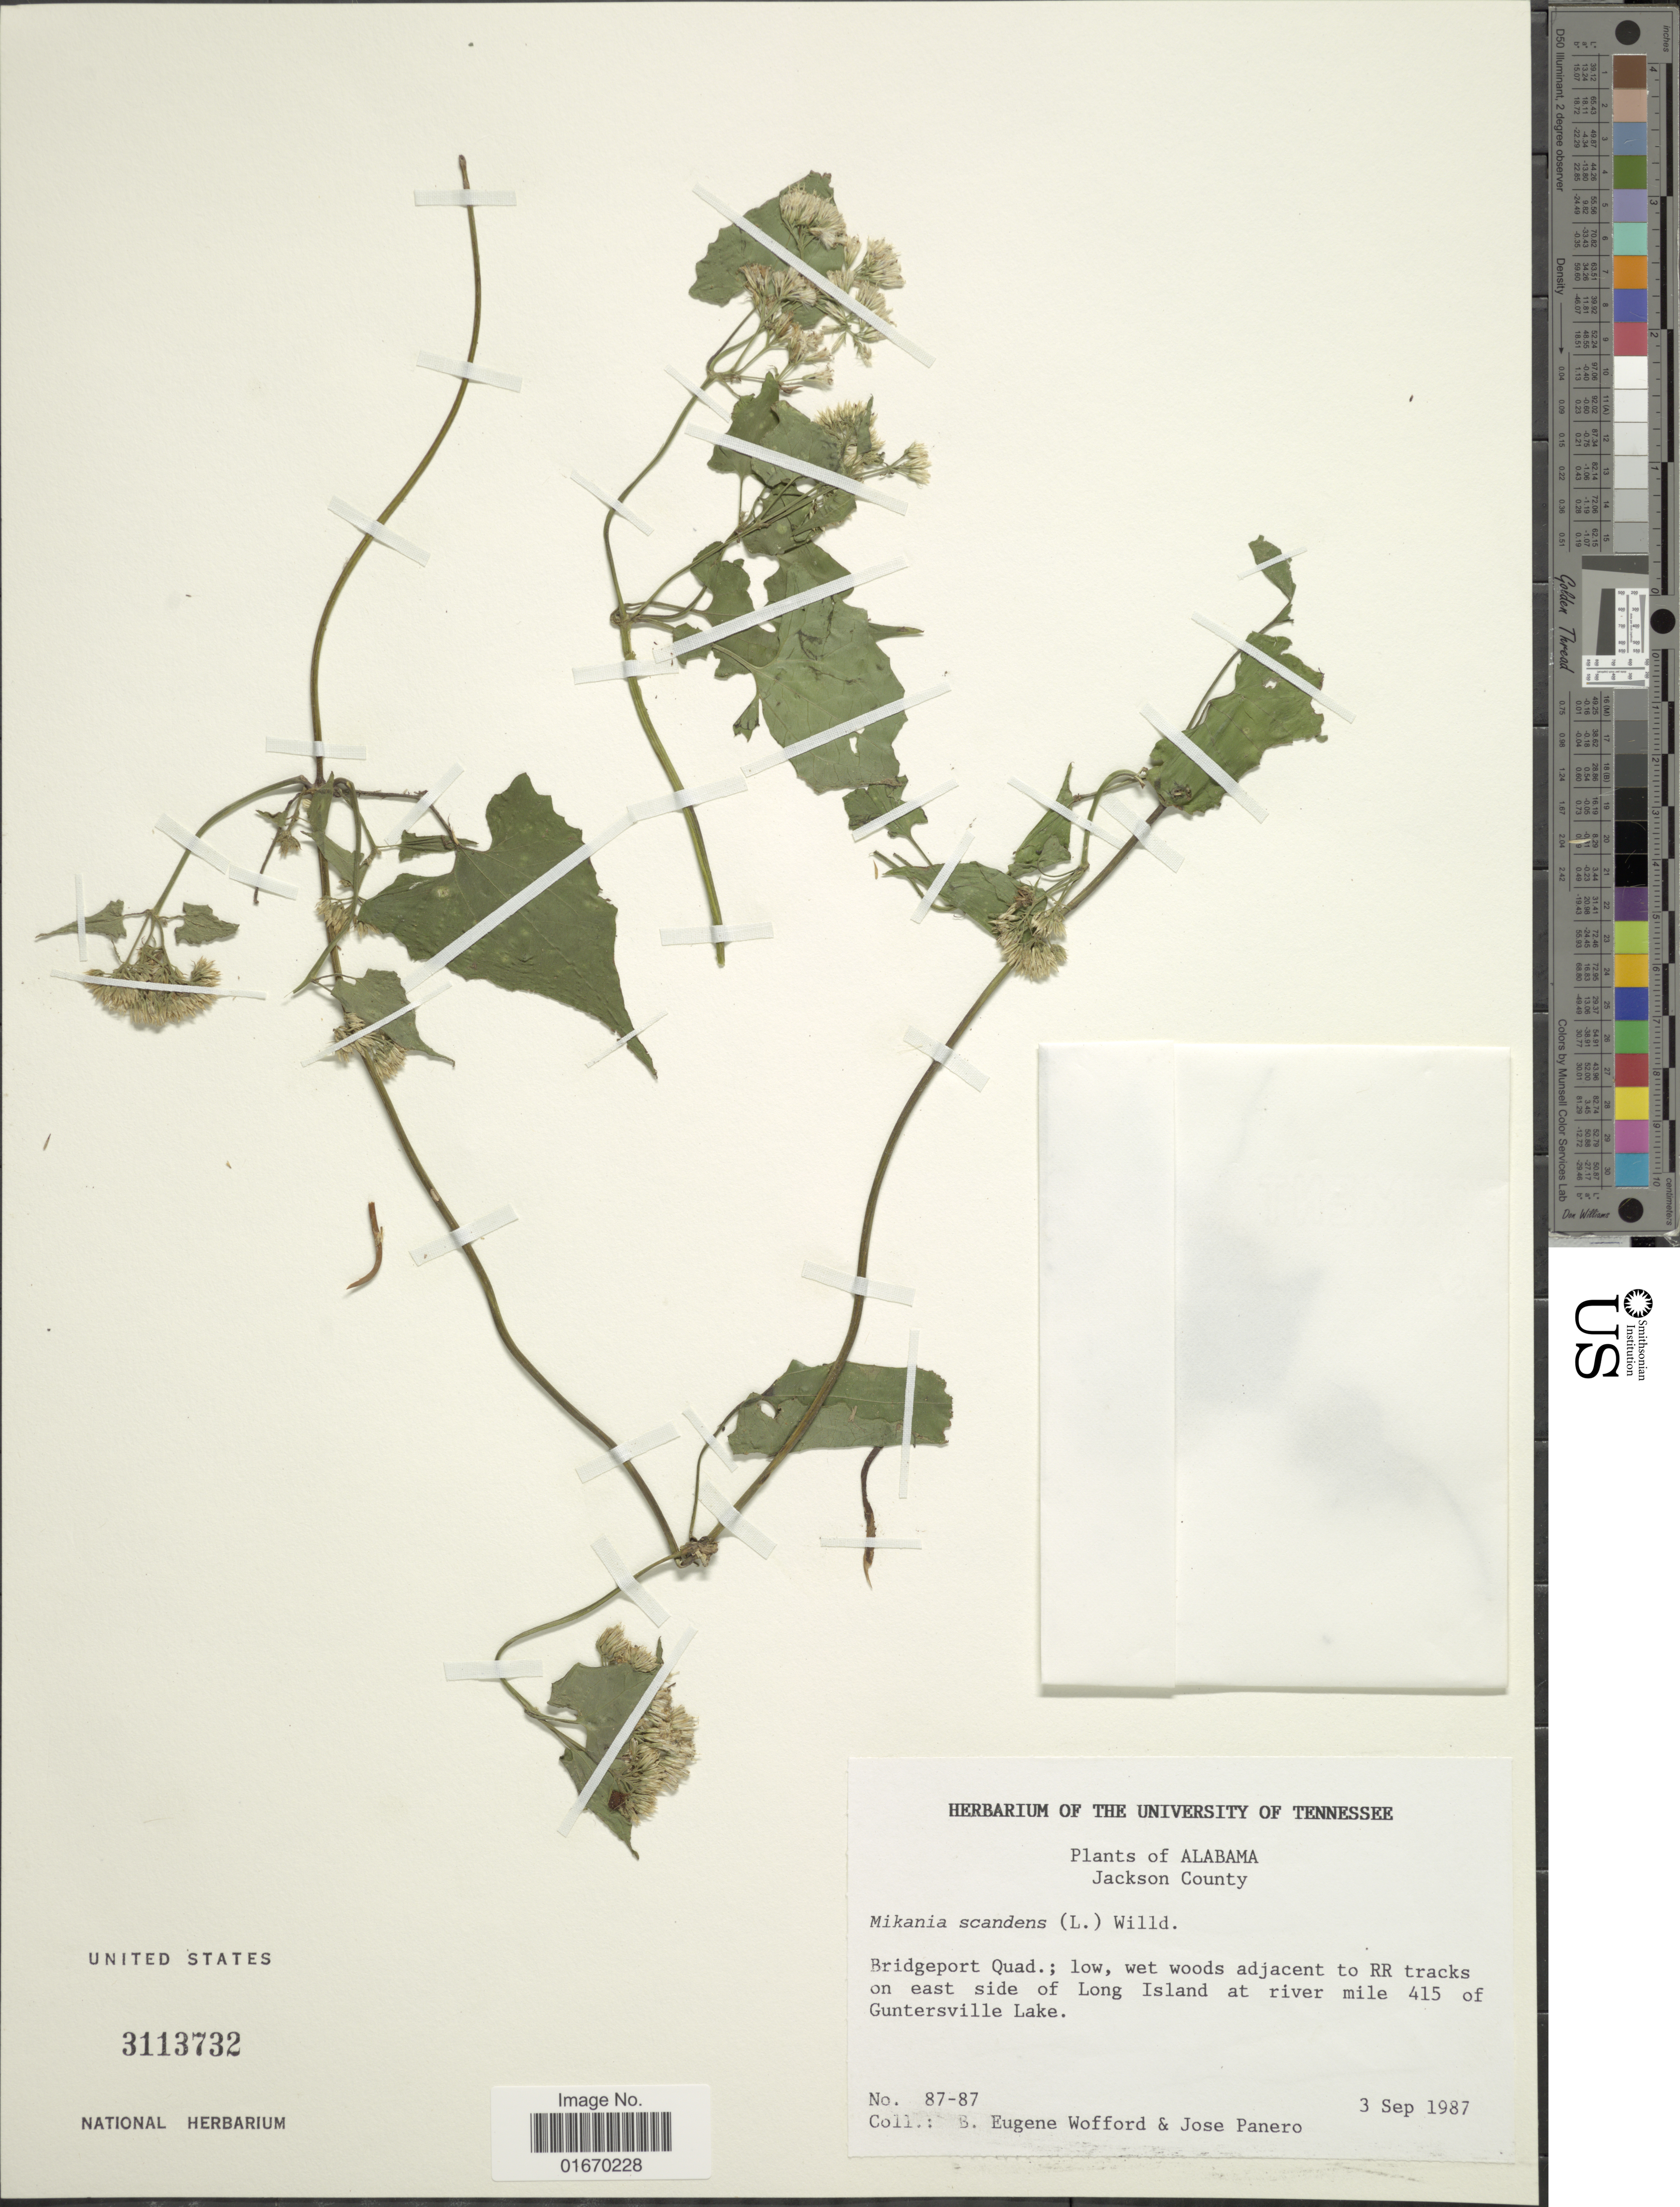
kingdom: Plantae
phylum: Tracheophyta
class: Magnoliopsida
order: Asterales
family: Asteraceae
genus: Mikania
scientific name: Mikania scandens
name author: (L.) Willd.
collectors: B. Wofford & J. L. Panero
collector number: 87-87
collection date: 1987-09-03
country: United States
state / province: Alabama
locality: Jackson County, Bridgeport Quad, adjacent to RR tracks on east side of Long Island at river mile 415 of Guntersville Lake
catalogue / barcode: US 3113732